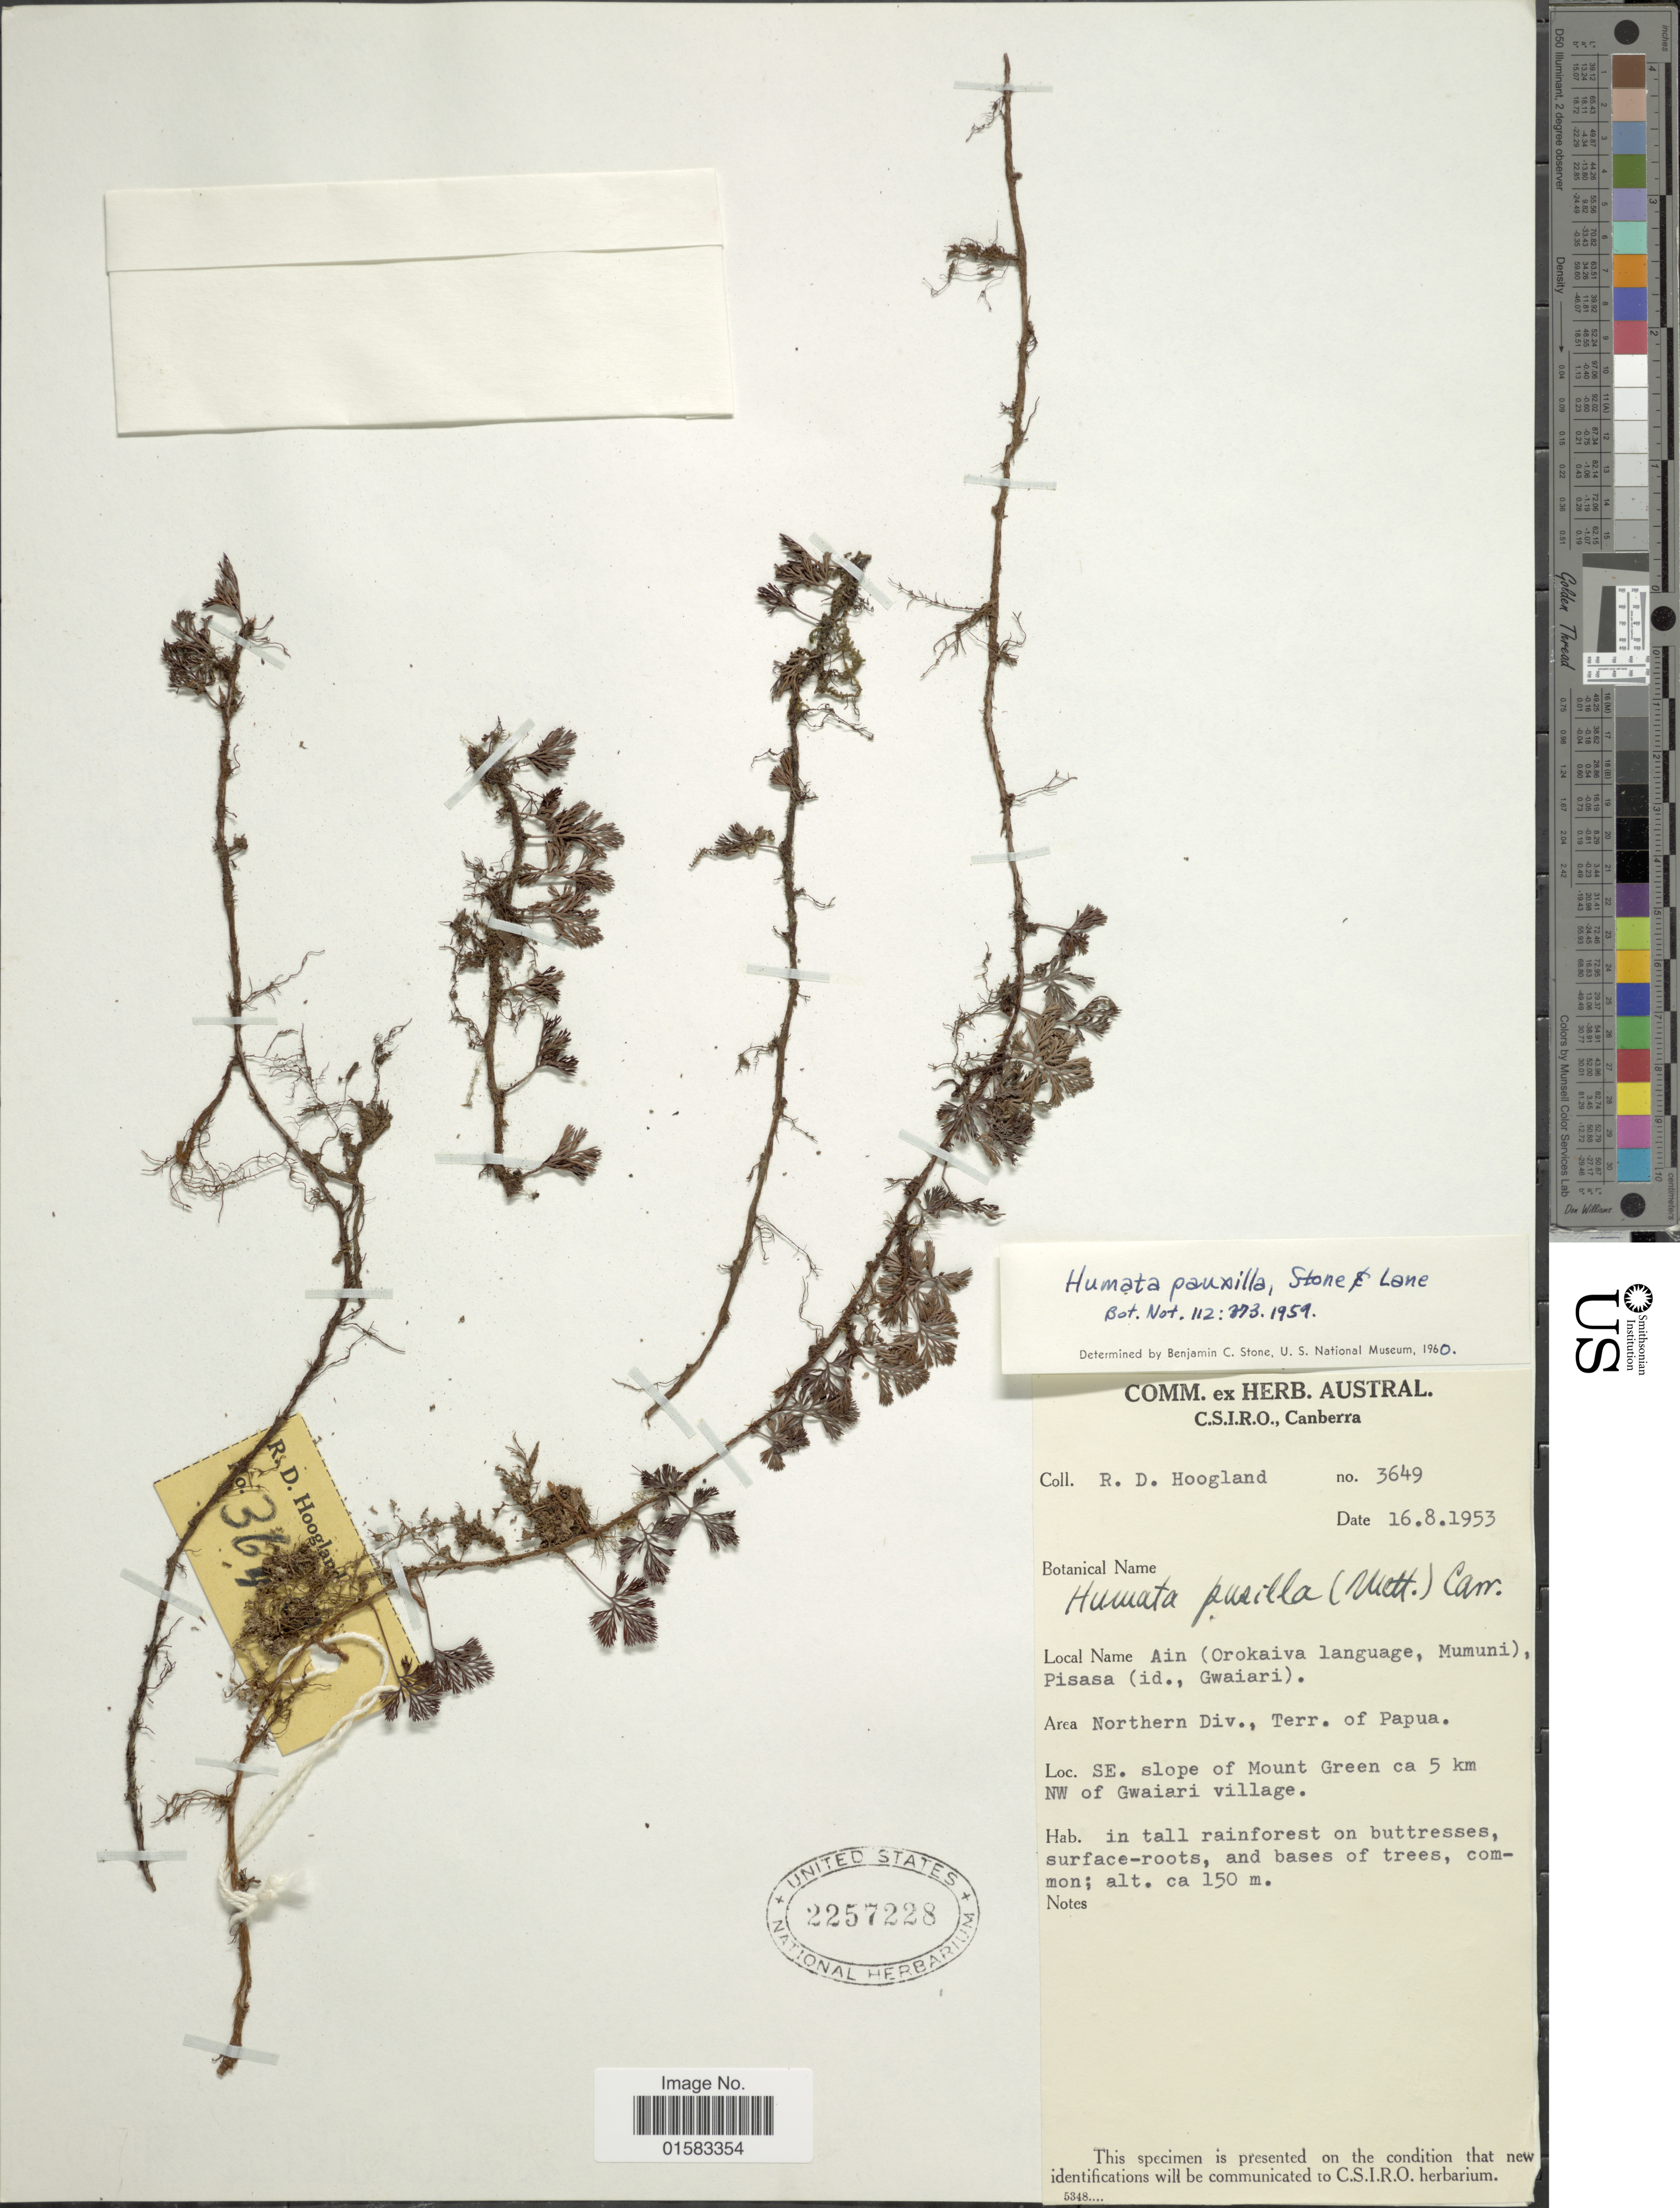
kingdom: Plantae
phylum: Tracheophyta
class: Polypodiopsida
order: Polypodiales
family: Davalliaceae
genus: Davallia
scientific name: Davallia repens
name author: (L. f.) Kuhn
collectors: R. D. Hoogland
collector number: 3649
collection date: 1953-08-16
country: Papua New Guinea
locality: Ai (Orokaiva Language, Mumini), Pisasa (id, Gwaiari), Northern Division, Terr. Papua, SE. slope of Mount Green ca 5 km NW of Gwairari village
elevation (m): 150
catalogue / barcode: US 2257228